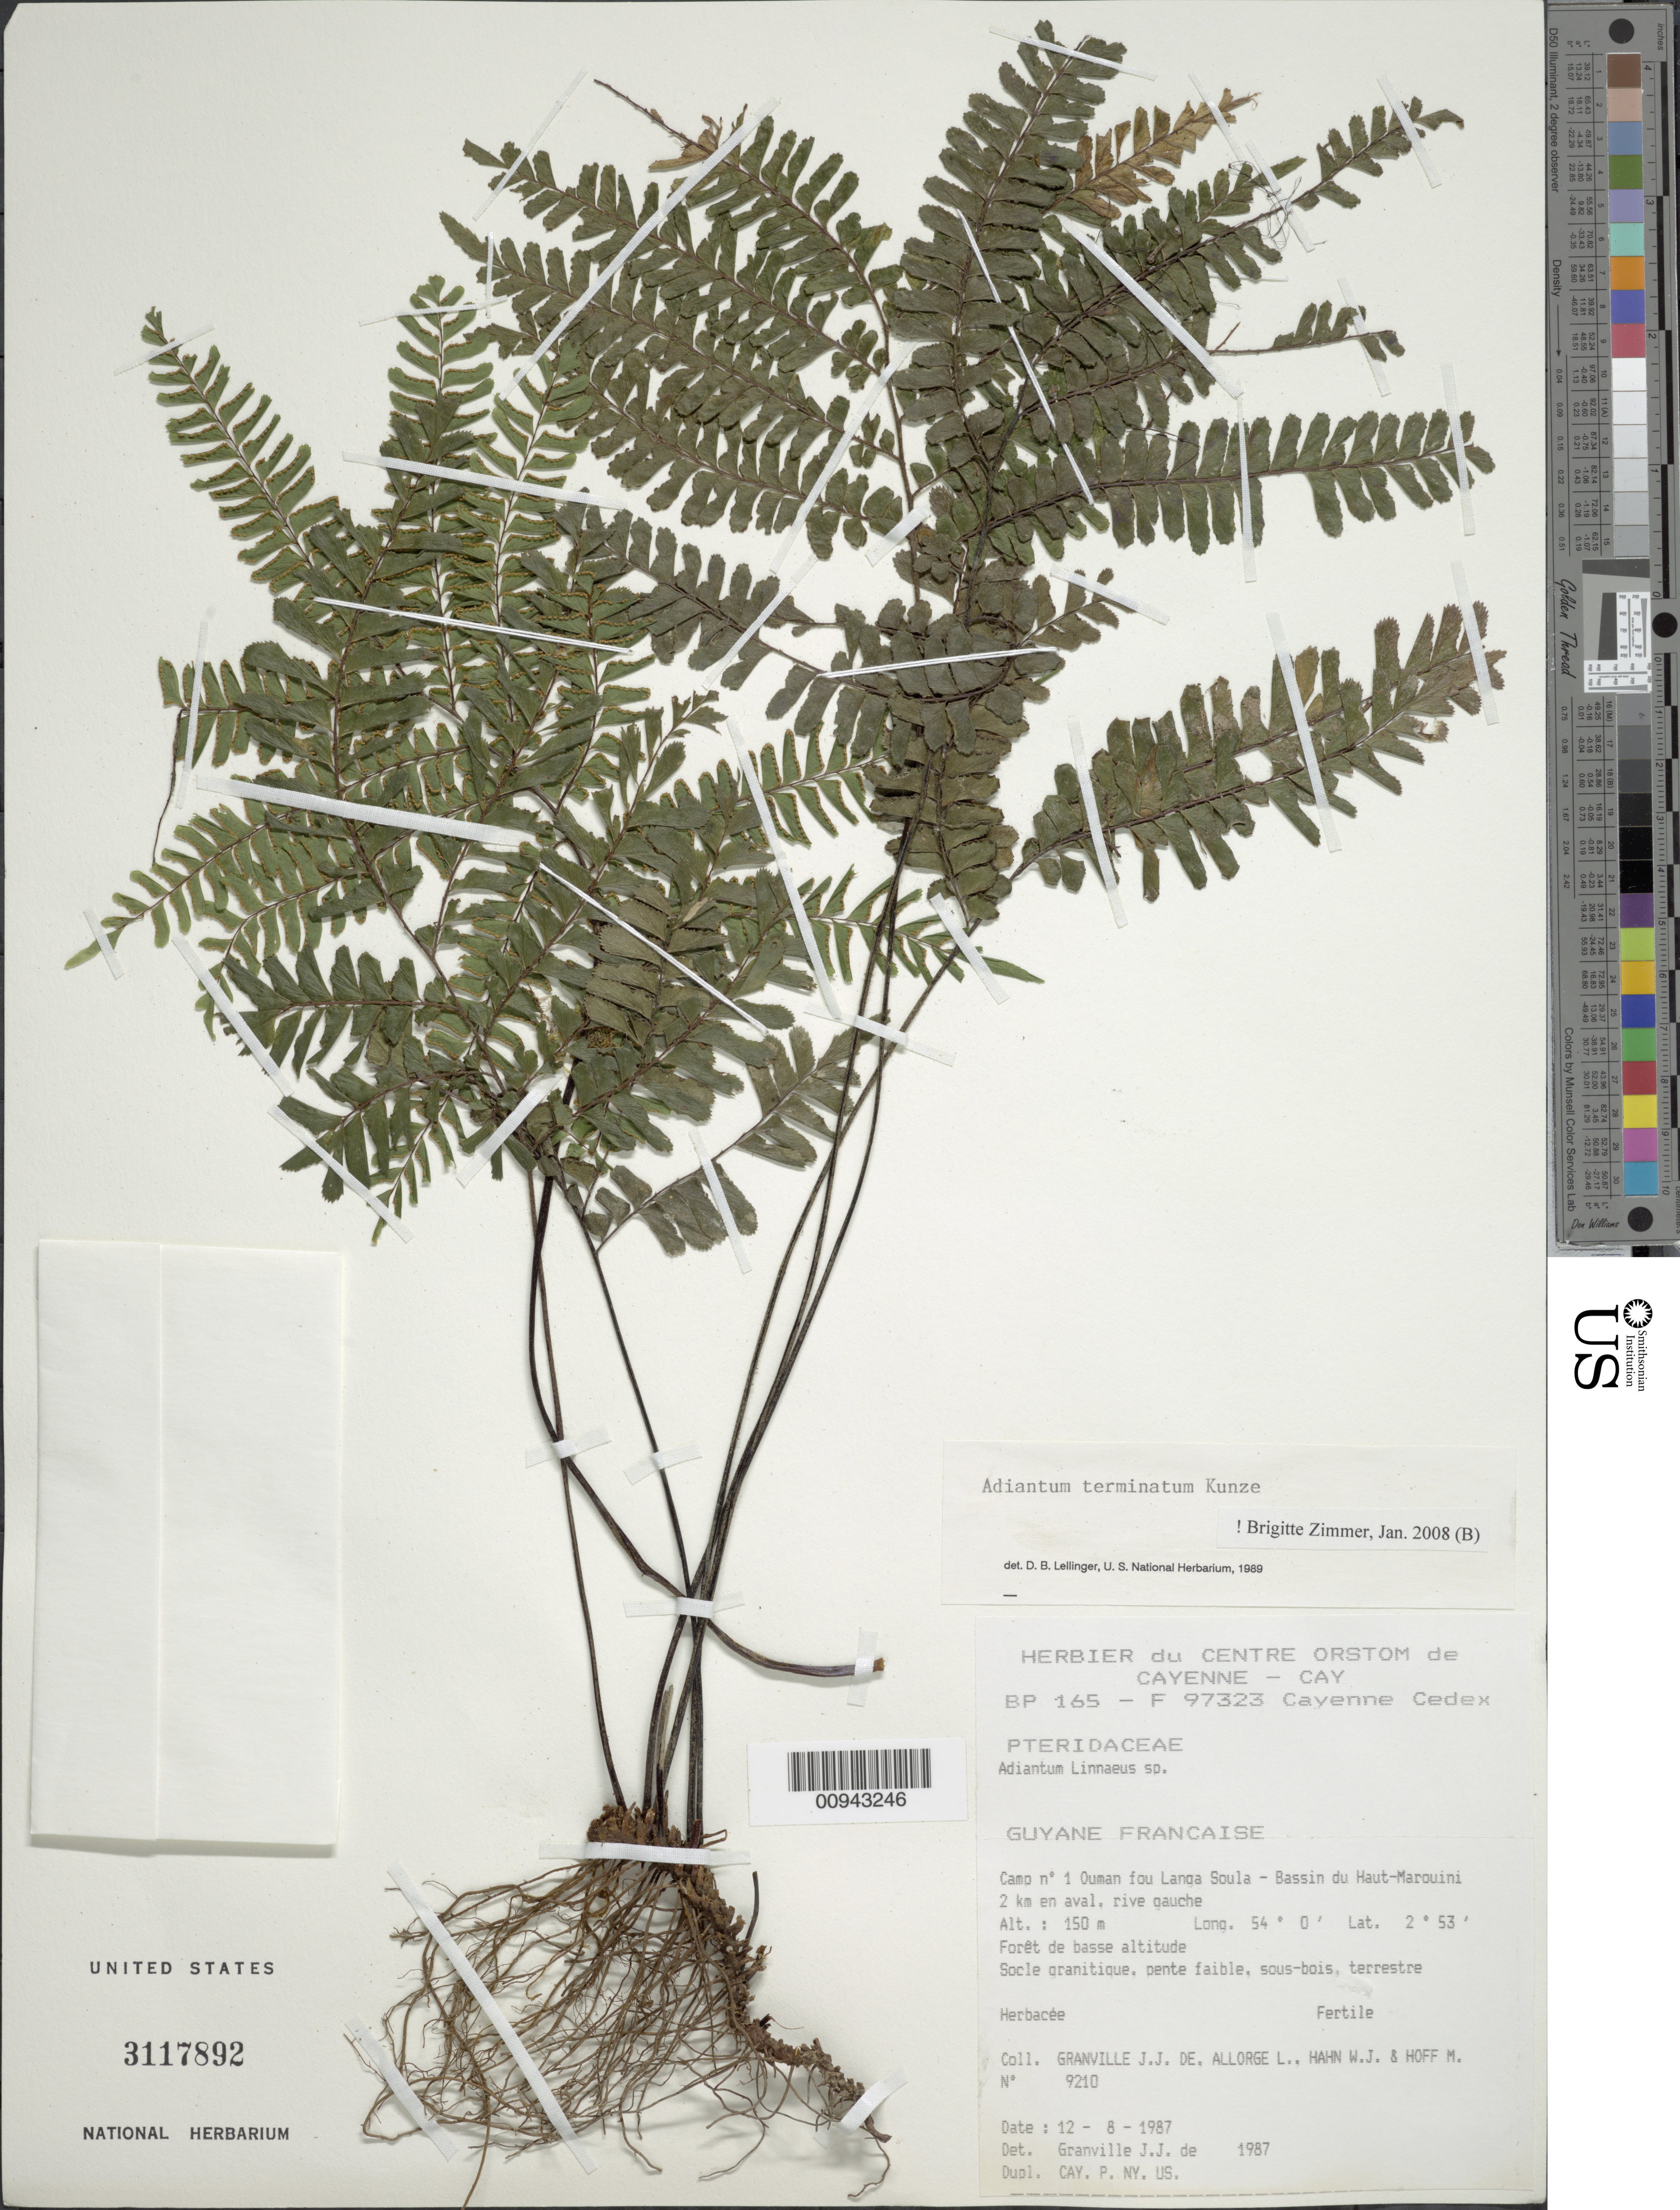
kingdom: Plantae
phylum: Tracheophyta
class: Polypodiopsida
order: Polypodiales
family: Pteridaceae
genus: Adiantum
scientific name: Adiantum terminatum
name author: Kunze ex Miq.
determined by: Zimmer, B.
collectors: J.-J. de Granville, L. Allorge, W. J. Hahn & M. Hoff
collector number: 9210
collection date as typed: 12-Aug-87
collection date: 1987-08-12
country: French Guiana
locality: Camp #1, Ouman fou Langa Soula, Bassin du Haut-Marouini. 2 km en aval. Rive gauche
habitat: Forêt de basse altitude. Socle granitique, pente faible, sous-bois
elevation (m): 150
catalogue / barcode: US 3117892